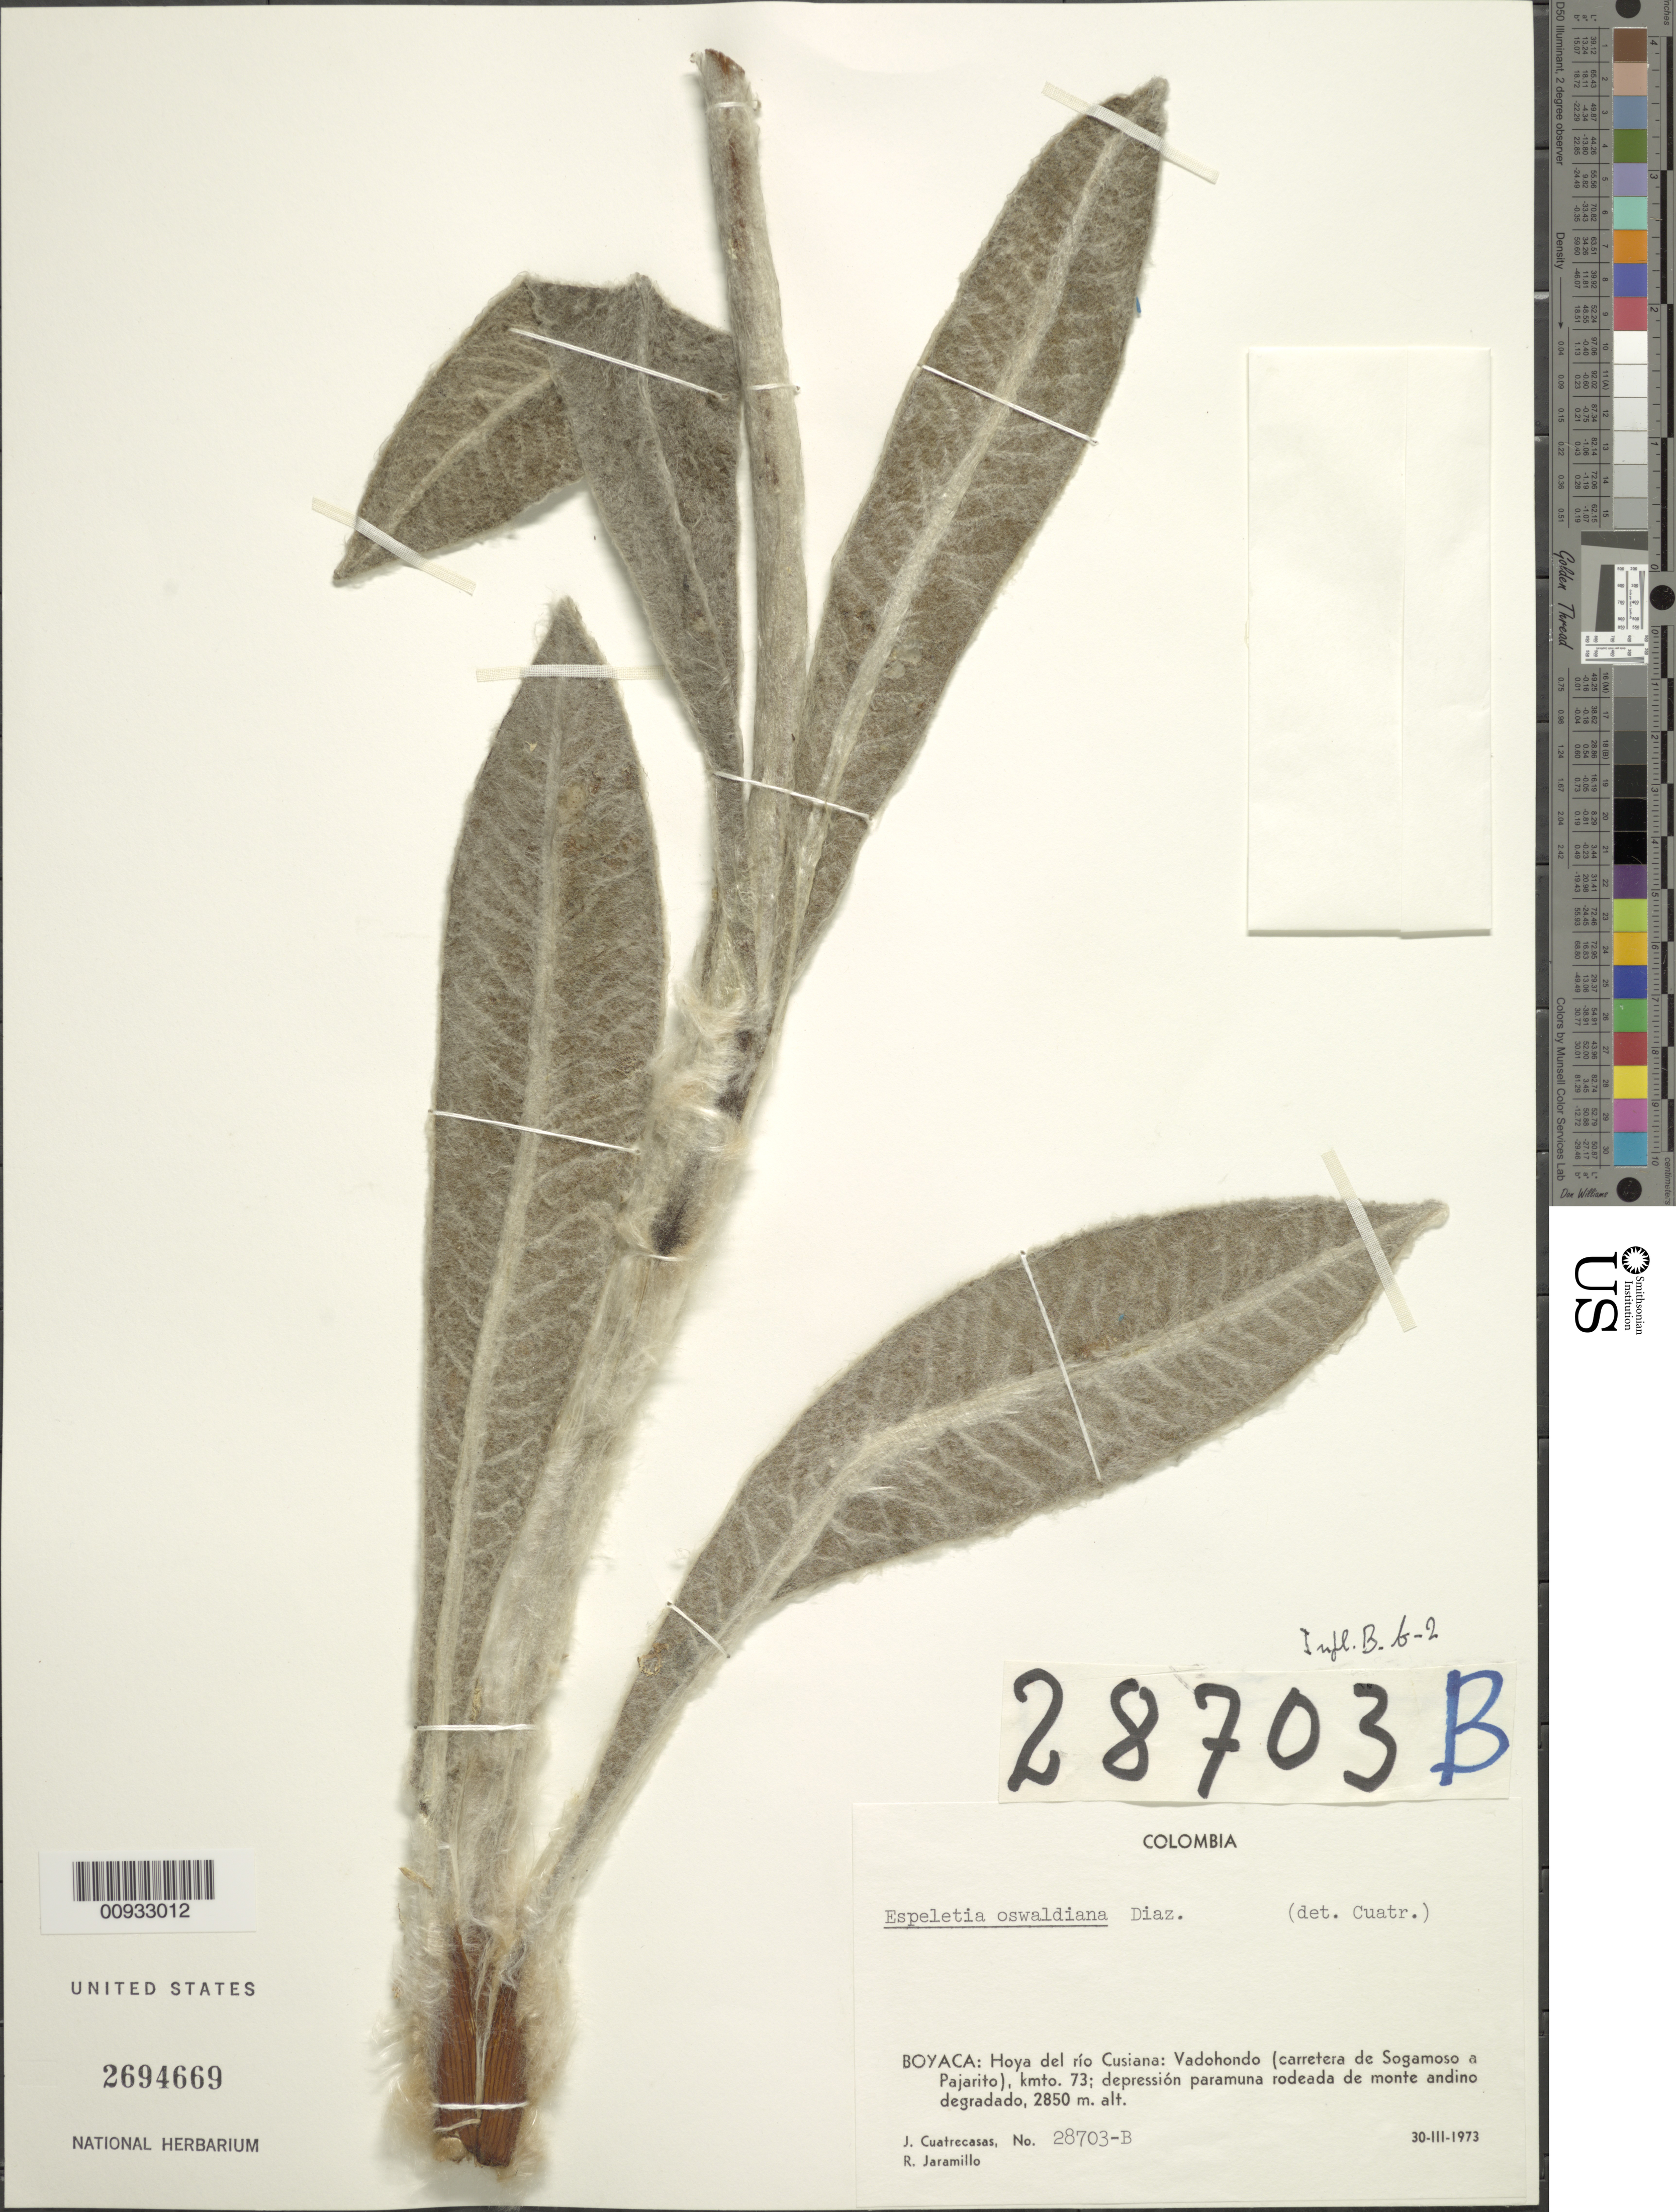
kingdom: Plantae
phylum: Tracheophyta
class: Magnoliopsida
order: Asterales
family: Asteraceae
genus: Espeletia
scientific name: Espeletia oswaldiana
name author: S. Díaz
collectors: J. Cuatrecasas & R. Jaramillo M.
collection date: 1973-03-30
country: Colombia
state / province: Boyacá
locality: Hoya del Río Cusiana: Vadohondo (carretera de Sogamoso a Pajarito), km 73.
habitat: Depresión paramuna rodeada de monte andino degradado.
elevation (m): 2850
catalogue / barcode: US 2694669